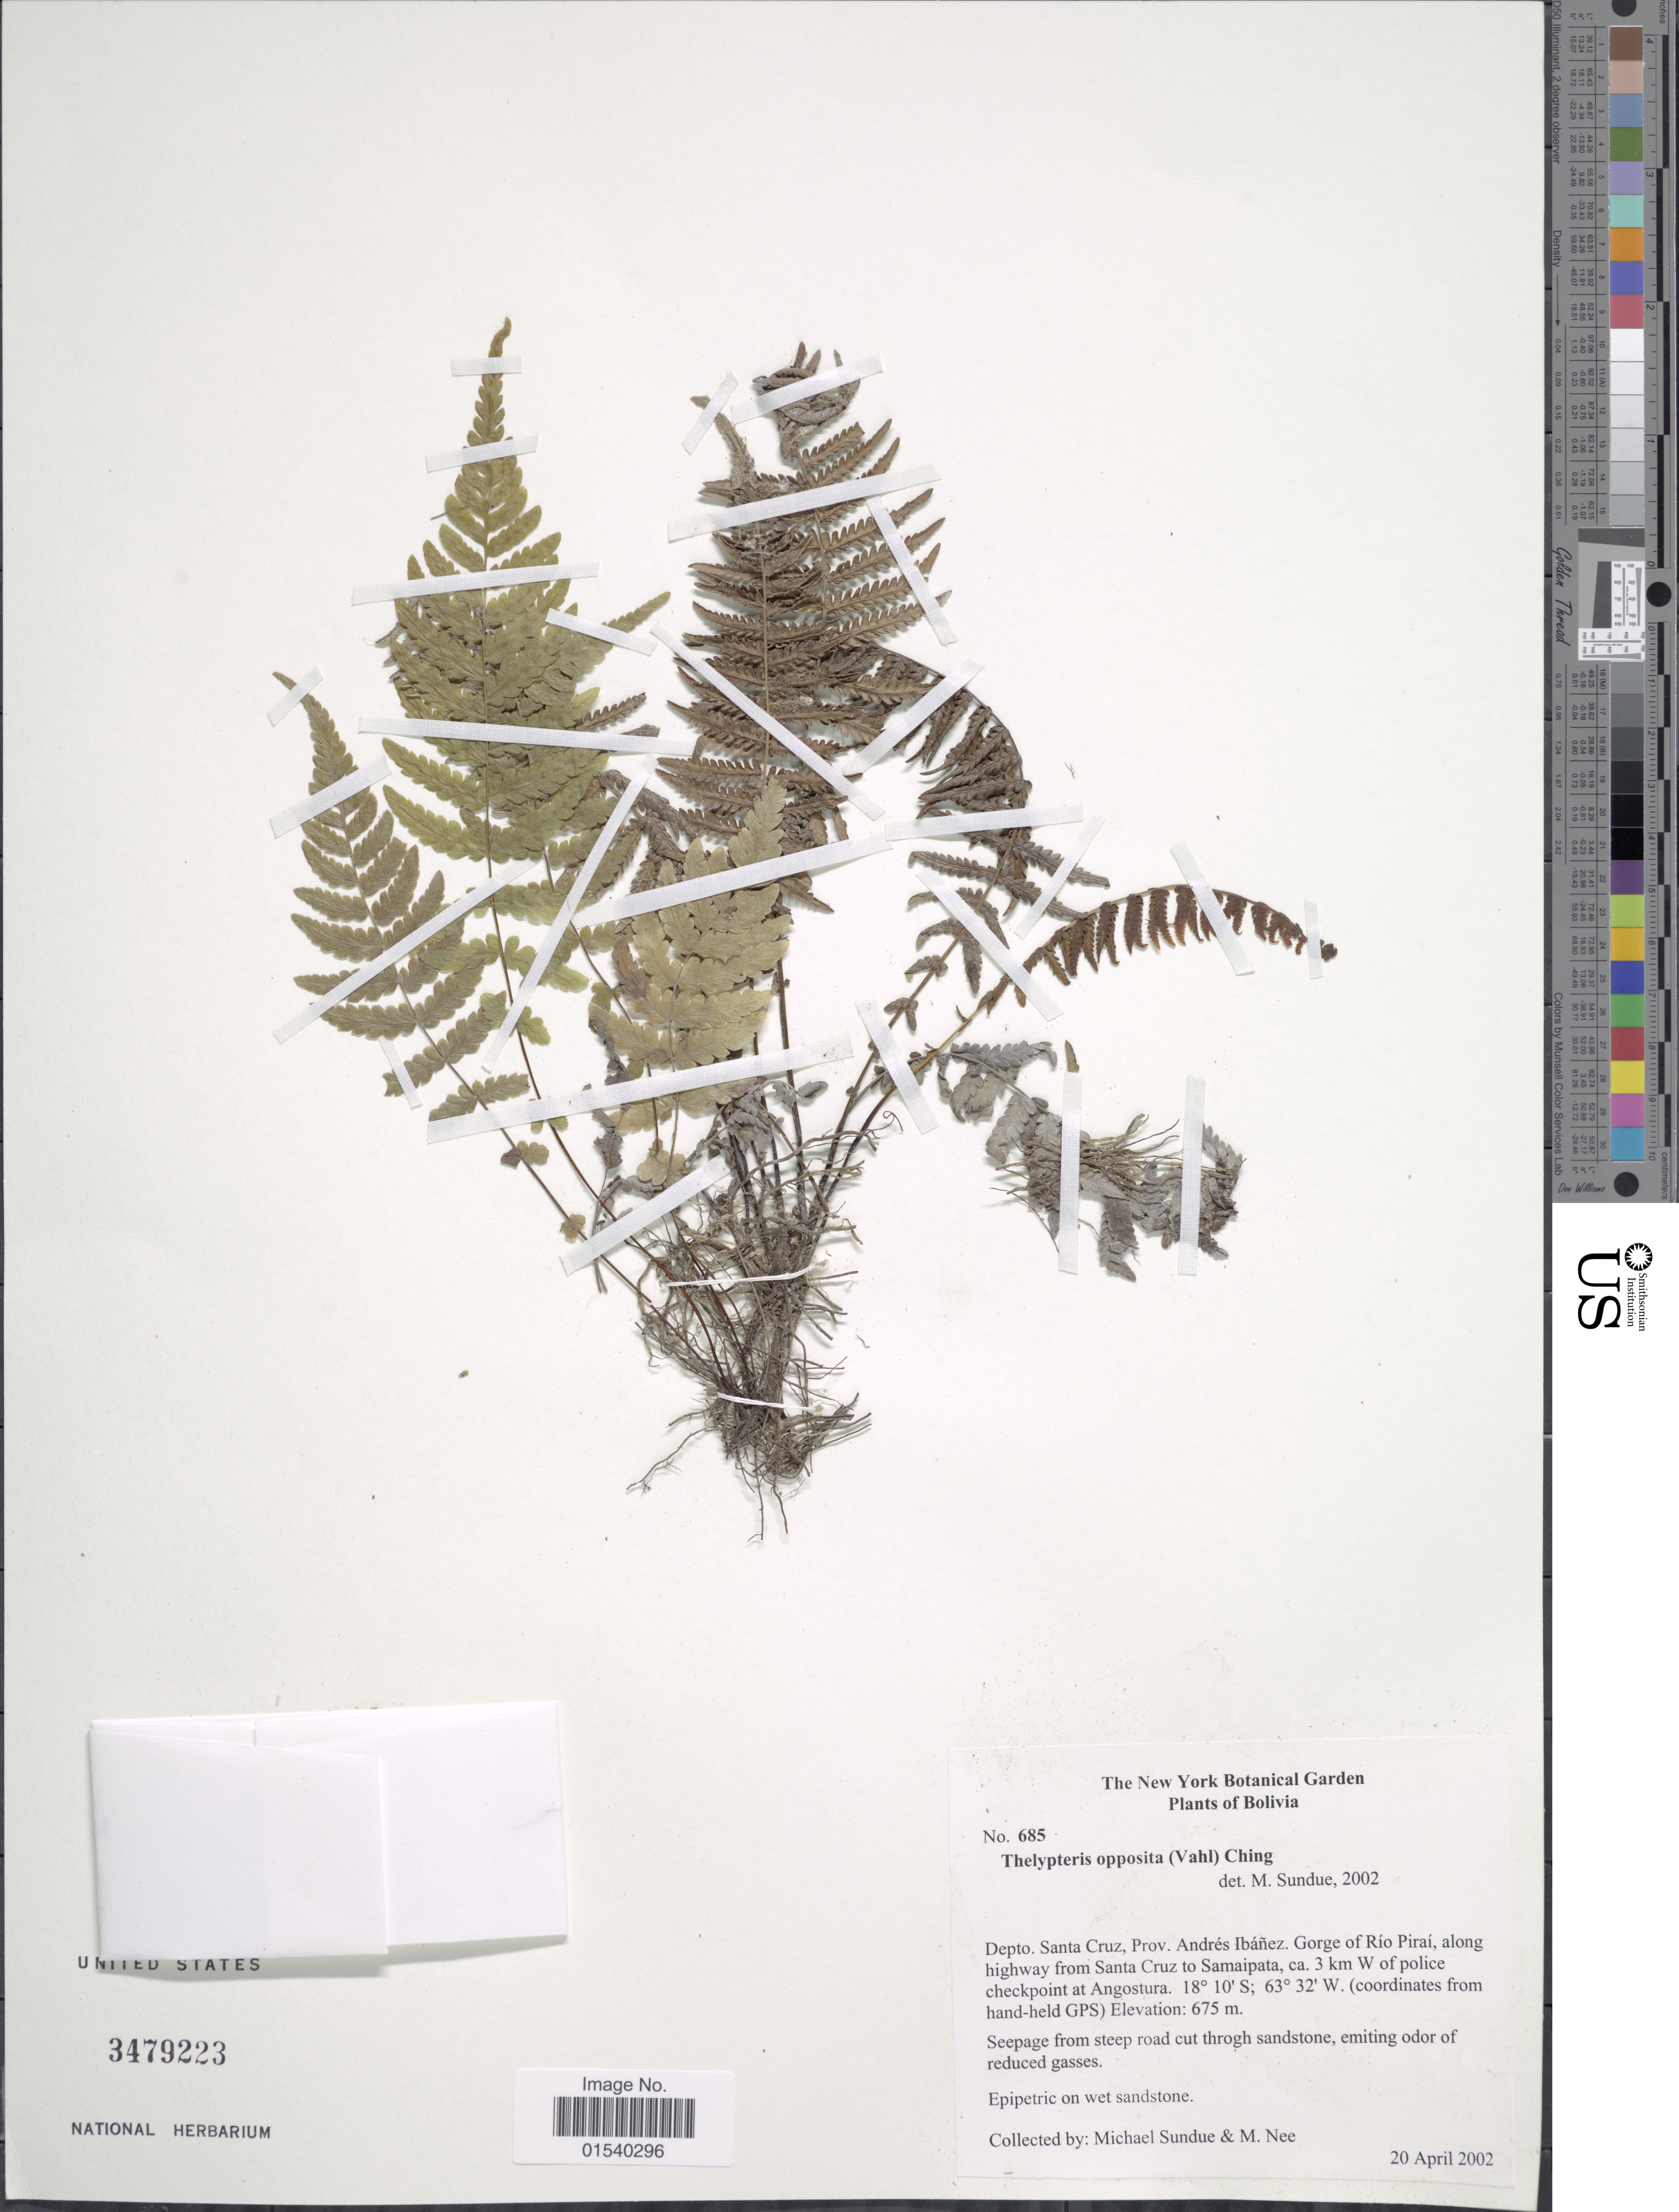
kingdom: Plantae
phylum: Tracheophyta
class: Polypodiopsida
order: Polypodiales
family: Thelypteridaceae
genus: Amauropelta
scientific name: Amauropelta opposita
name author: (Vahl) Pic. Serm.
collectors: M. Sundue & M. Nee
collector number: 685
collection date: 2002-04-20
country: Bolivia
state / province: Santa Cruz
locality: Depto. Santa Cruz, prov. Andrés Ibáñez. Gorge of Río Piraí, along highway from Santa Cruz to Samaipata, ca. 3 km W of police checkpoint at Angostura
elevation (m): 675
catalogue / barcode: US 3479223